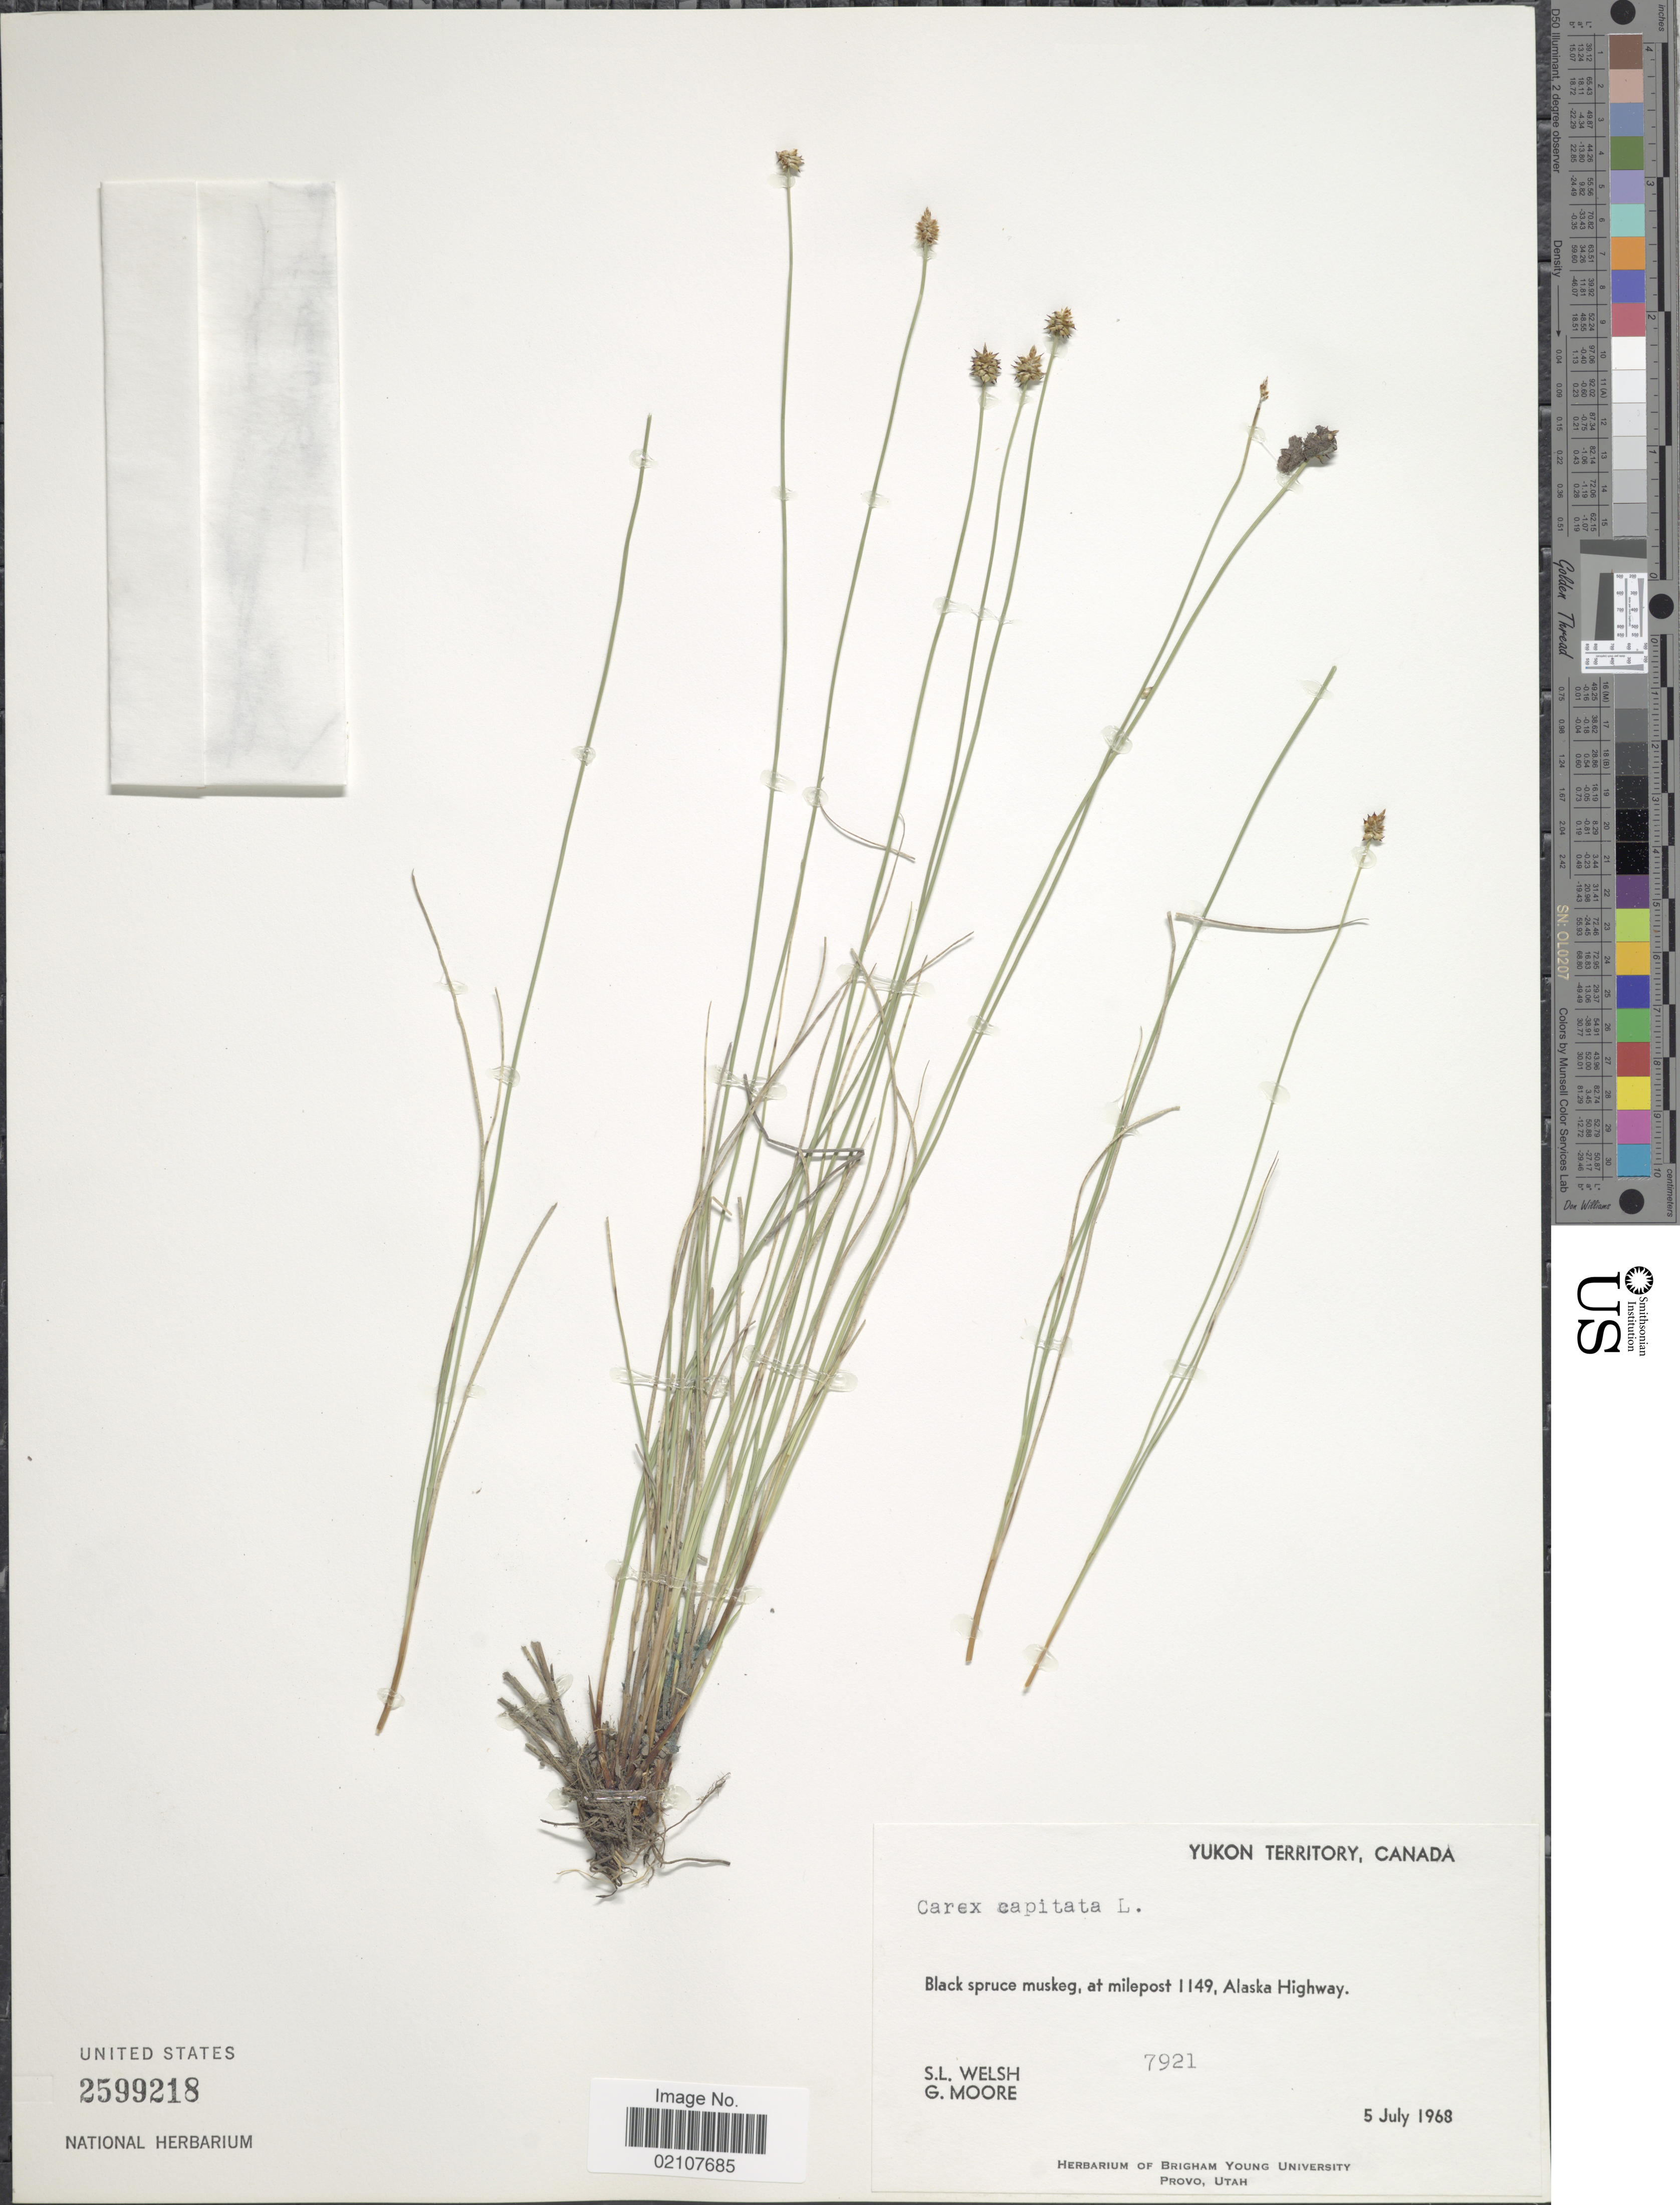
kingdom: Plantae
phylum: Tracheophyta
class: Liliopsida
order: Poales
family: Cyperaceae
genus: Carex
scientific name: Carex capitata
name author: L.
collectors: S. Welsh & G. Moore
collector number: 7921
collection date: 1968-07-05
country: Canada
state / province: Yukon Territory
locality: Black spruce muskeg, at milepost 1149, Alaska Highway.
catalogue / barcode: US 2599218